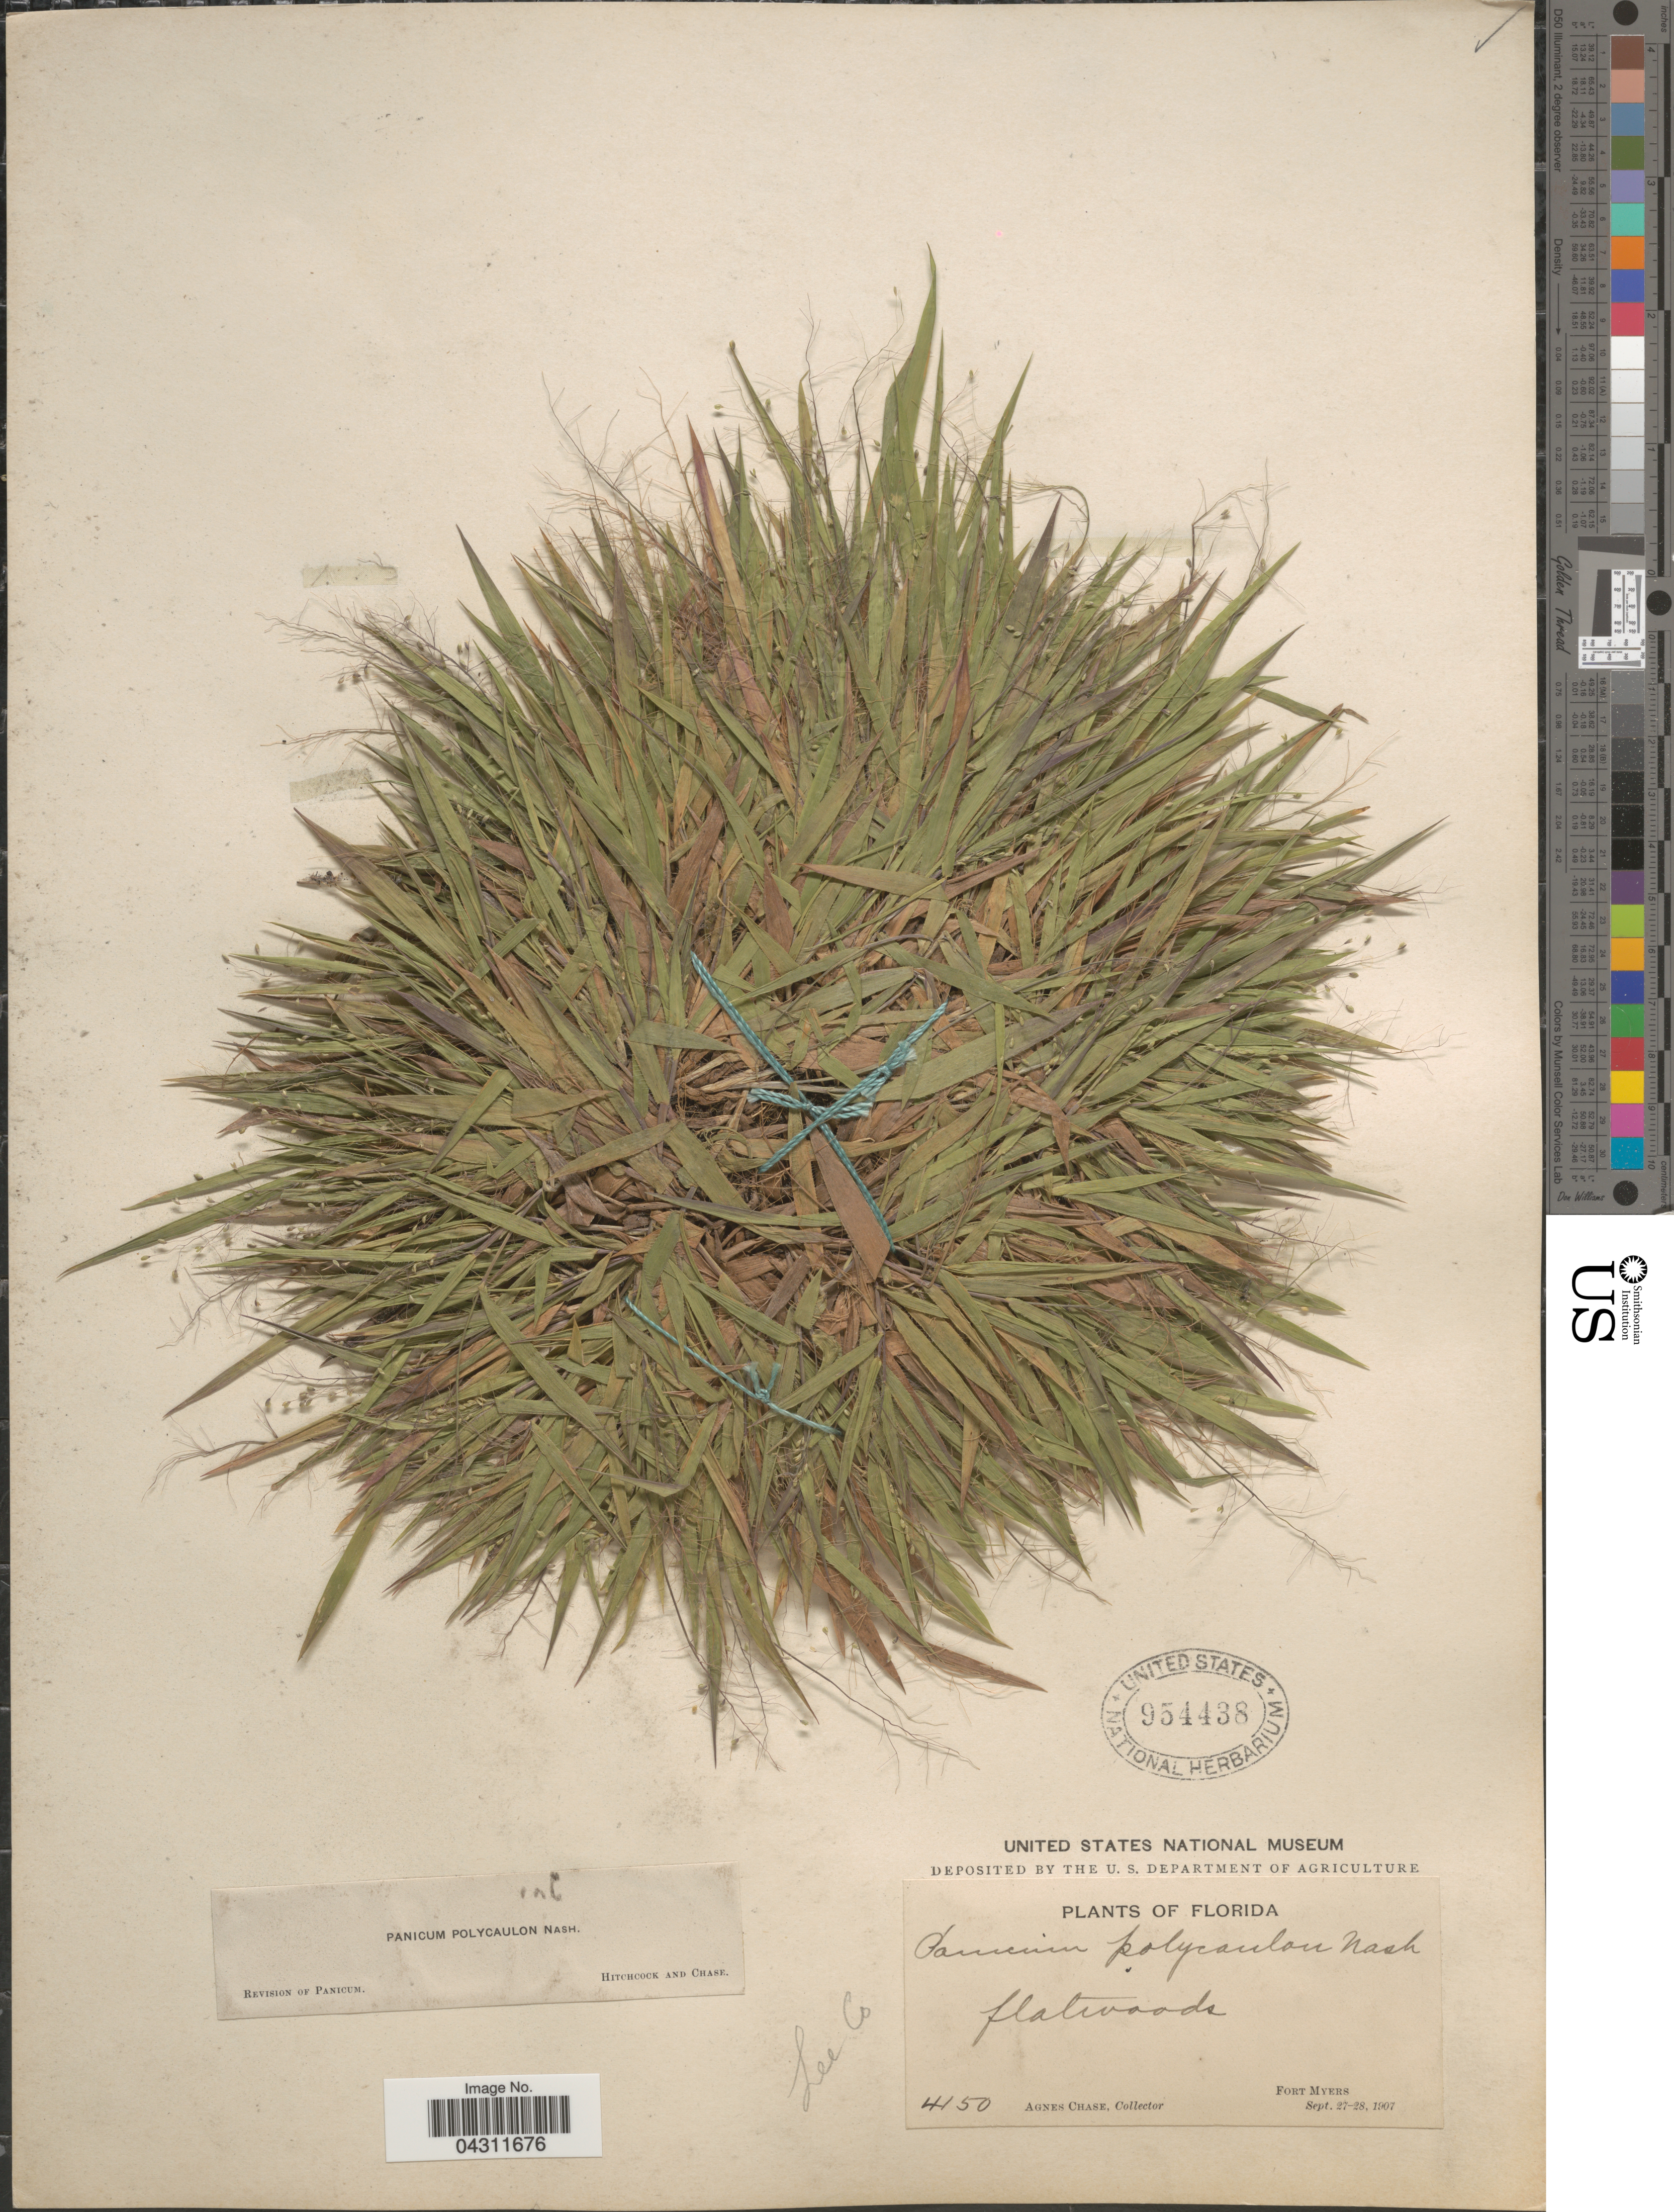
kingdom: Plantae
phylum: Tracheophyta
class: Liliopsida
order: Poales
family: Poaceae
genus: Dichanthelium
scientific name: Dichanthelium strigosum var. glabrescens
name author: (Griseb.) Freckmann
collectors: A. Chase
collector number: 4150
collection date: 1907-09-27/1907-09-28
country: United States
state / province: Florida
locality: Lee Co. Flatwoods. Fort Myers.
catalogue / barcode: US 954438